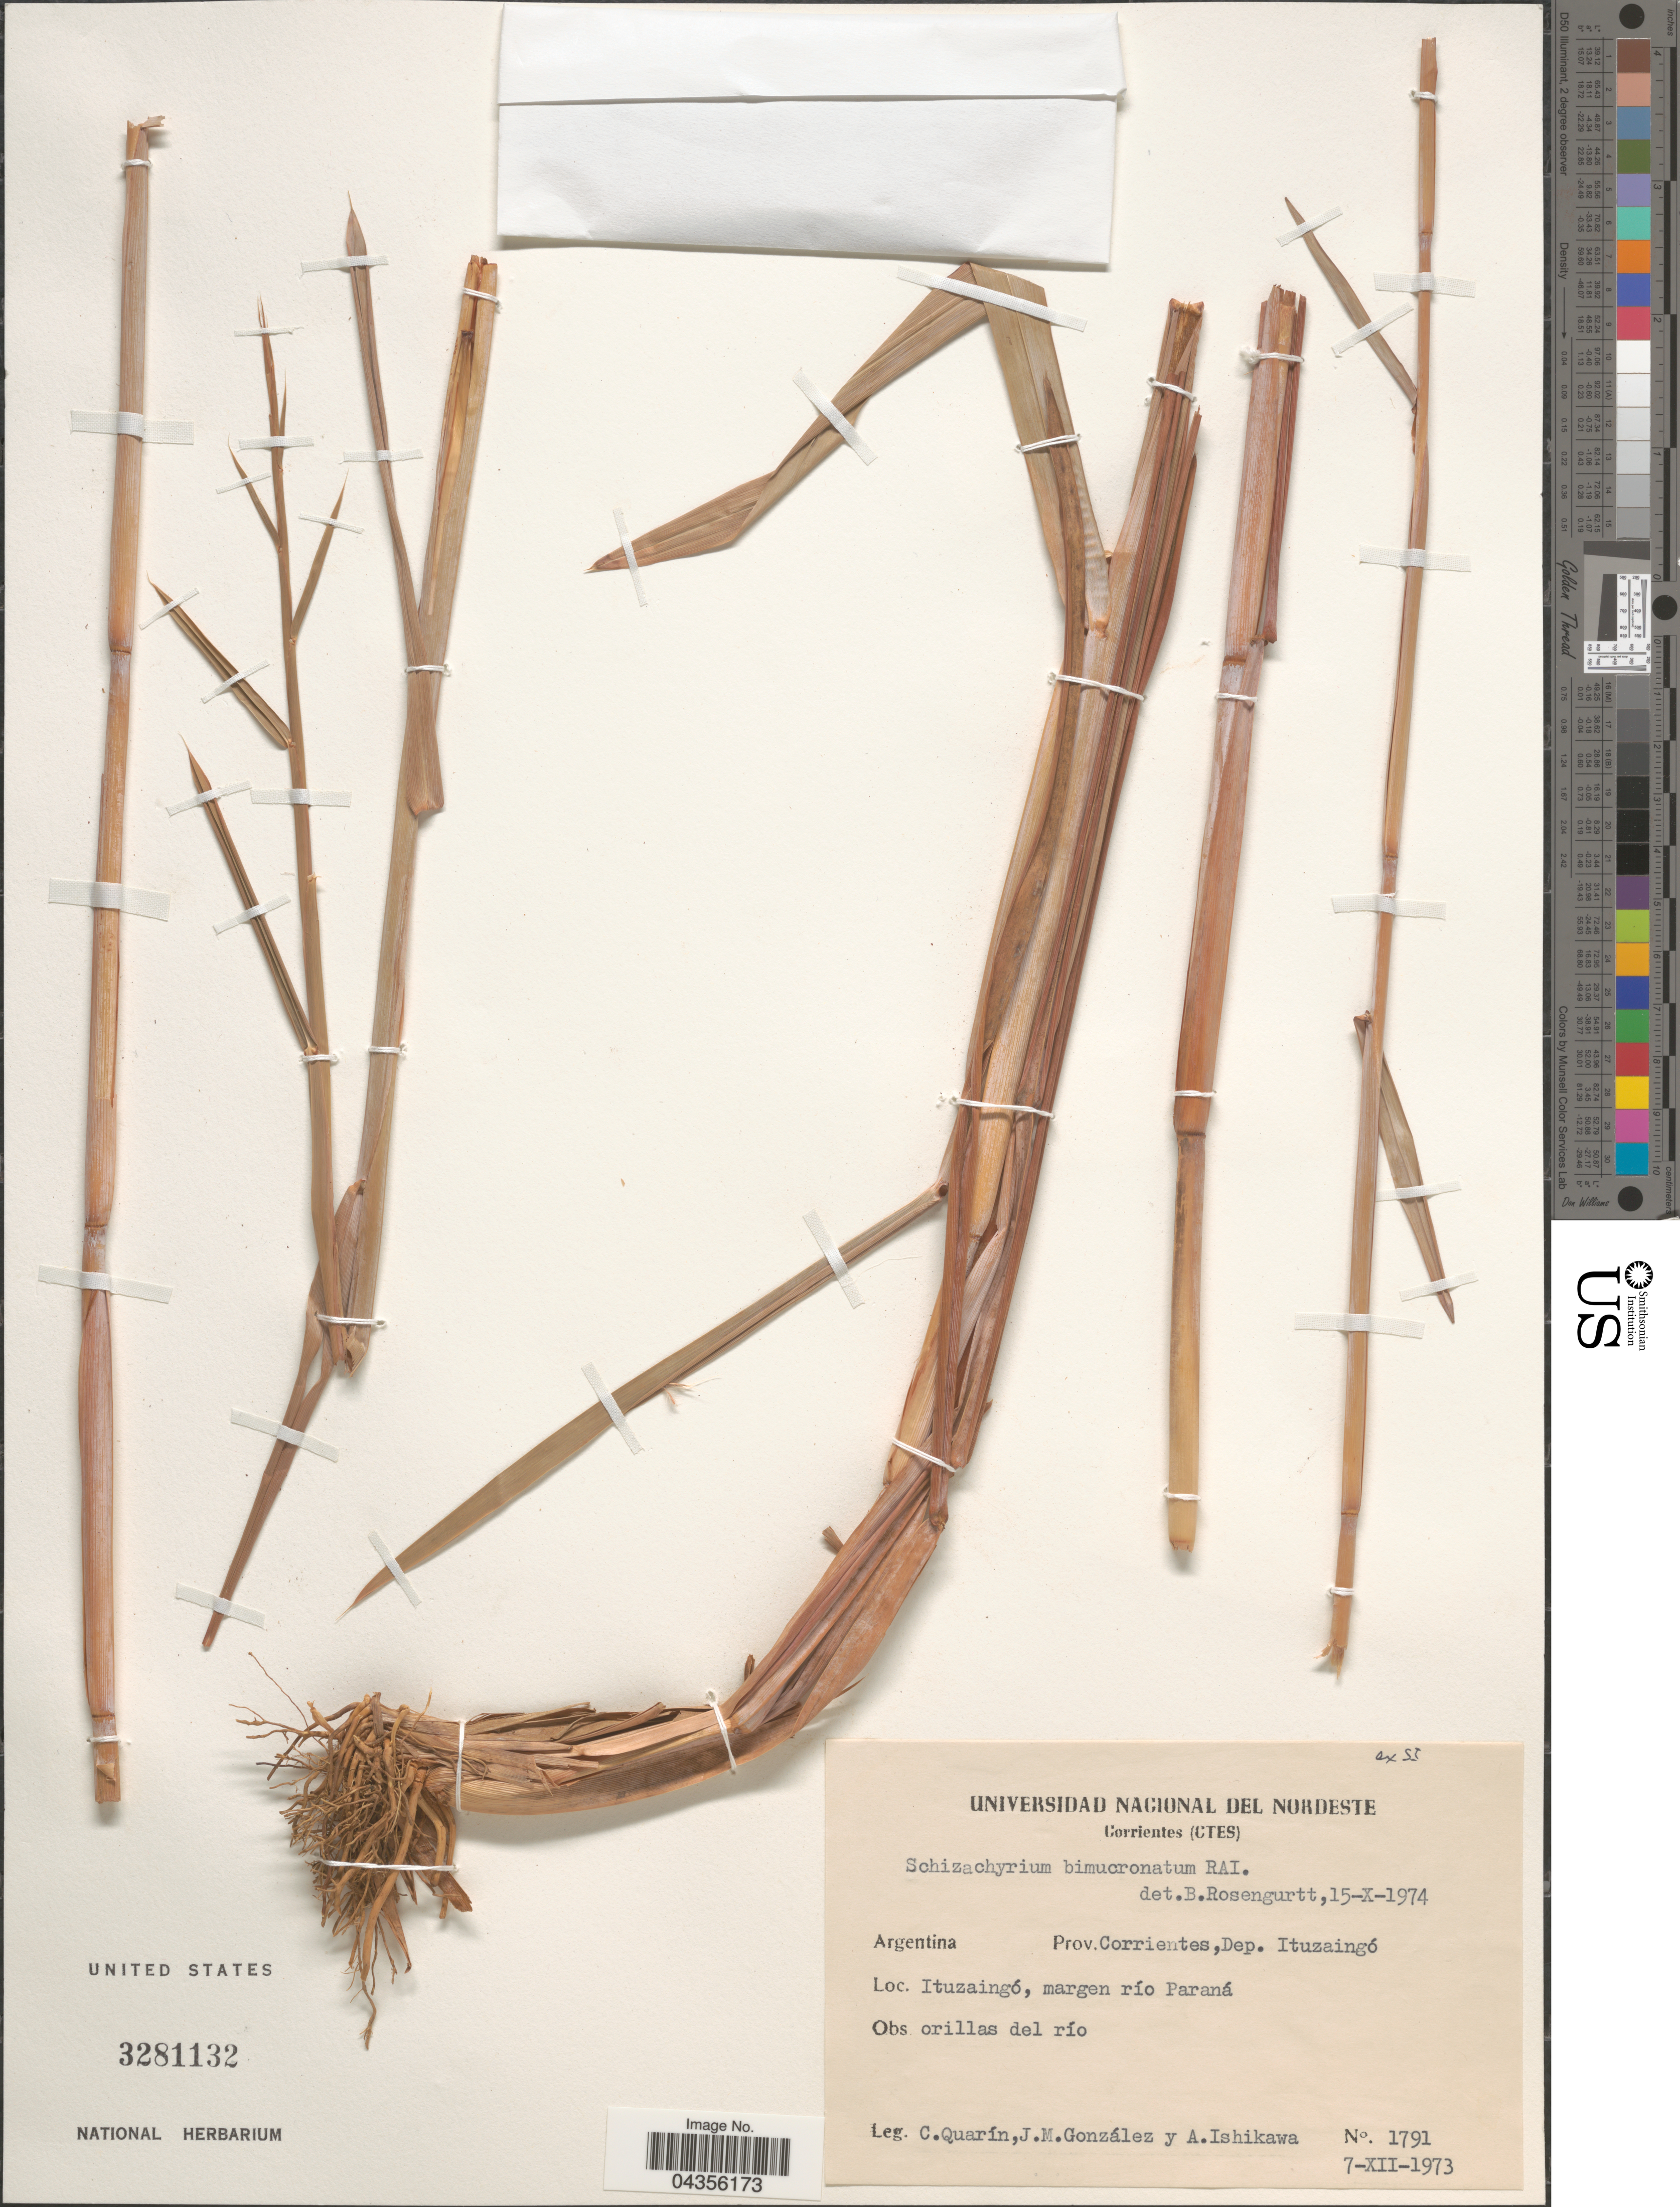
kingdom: Plantae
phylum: Tracheophyta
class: Liliopsida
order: Poales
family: Poaceae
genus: Schizachyrium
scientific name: Schizachyrium condensatum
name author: (Kunth) Nees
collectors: C. Quarín, J. M. Gonzalez & A. Ishikawa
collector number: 1791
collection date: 1973-12-07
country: Argentina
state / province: Corrientes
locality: Dep. Ituzaingó. Ituzaingó, margen río Paraná. Orillas del río.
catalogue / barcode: US 3281132